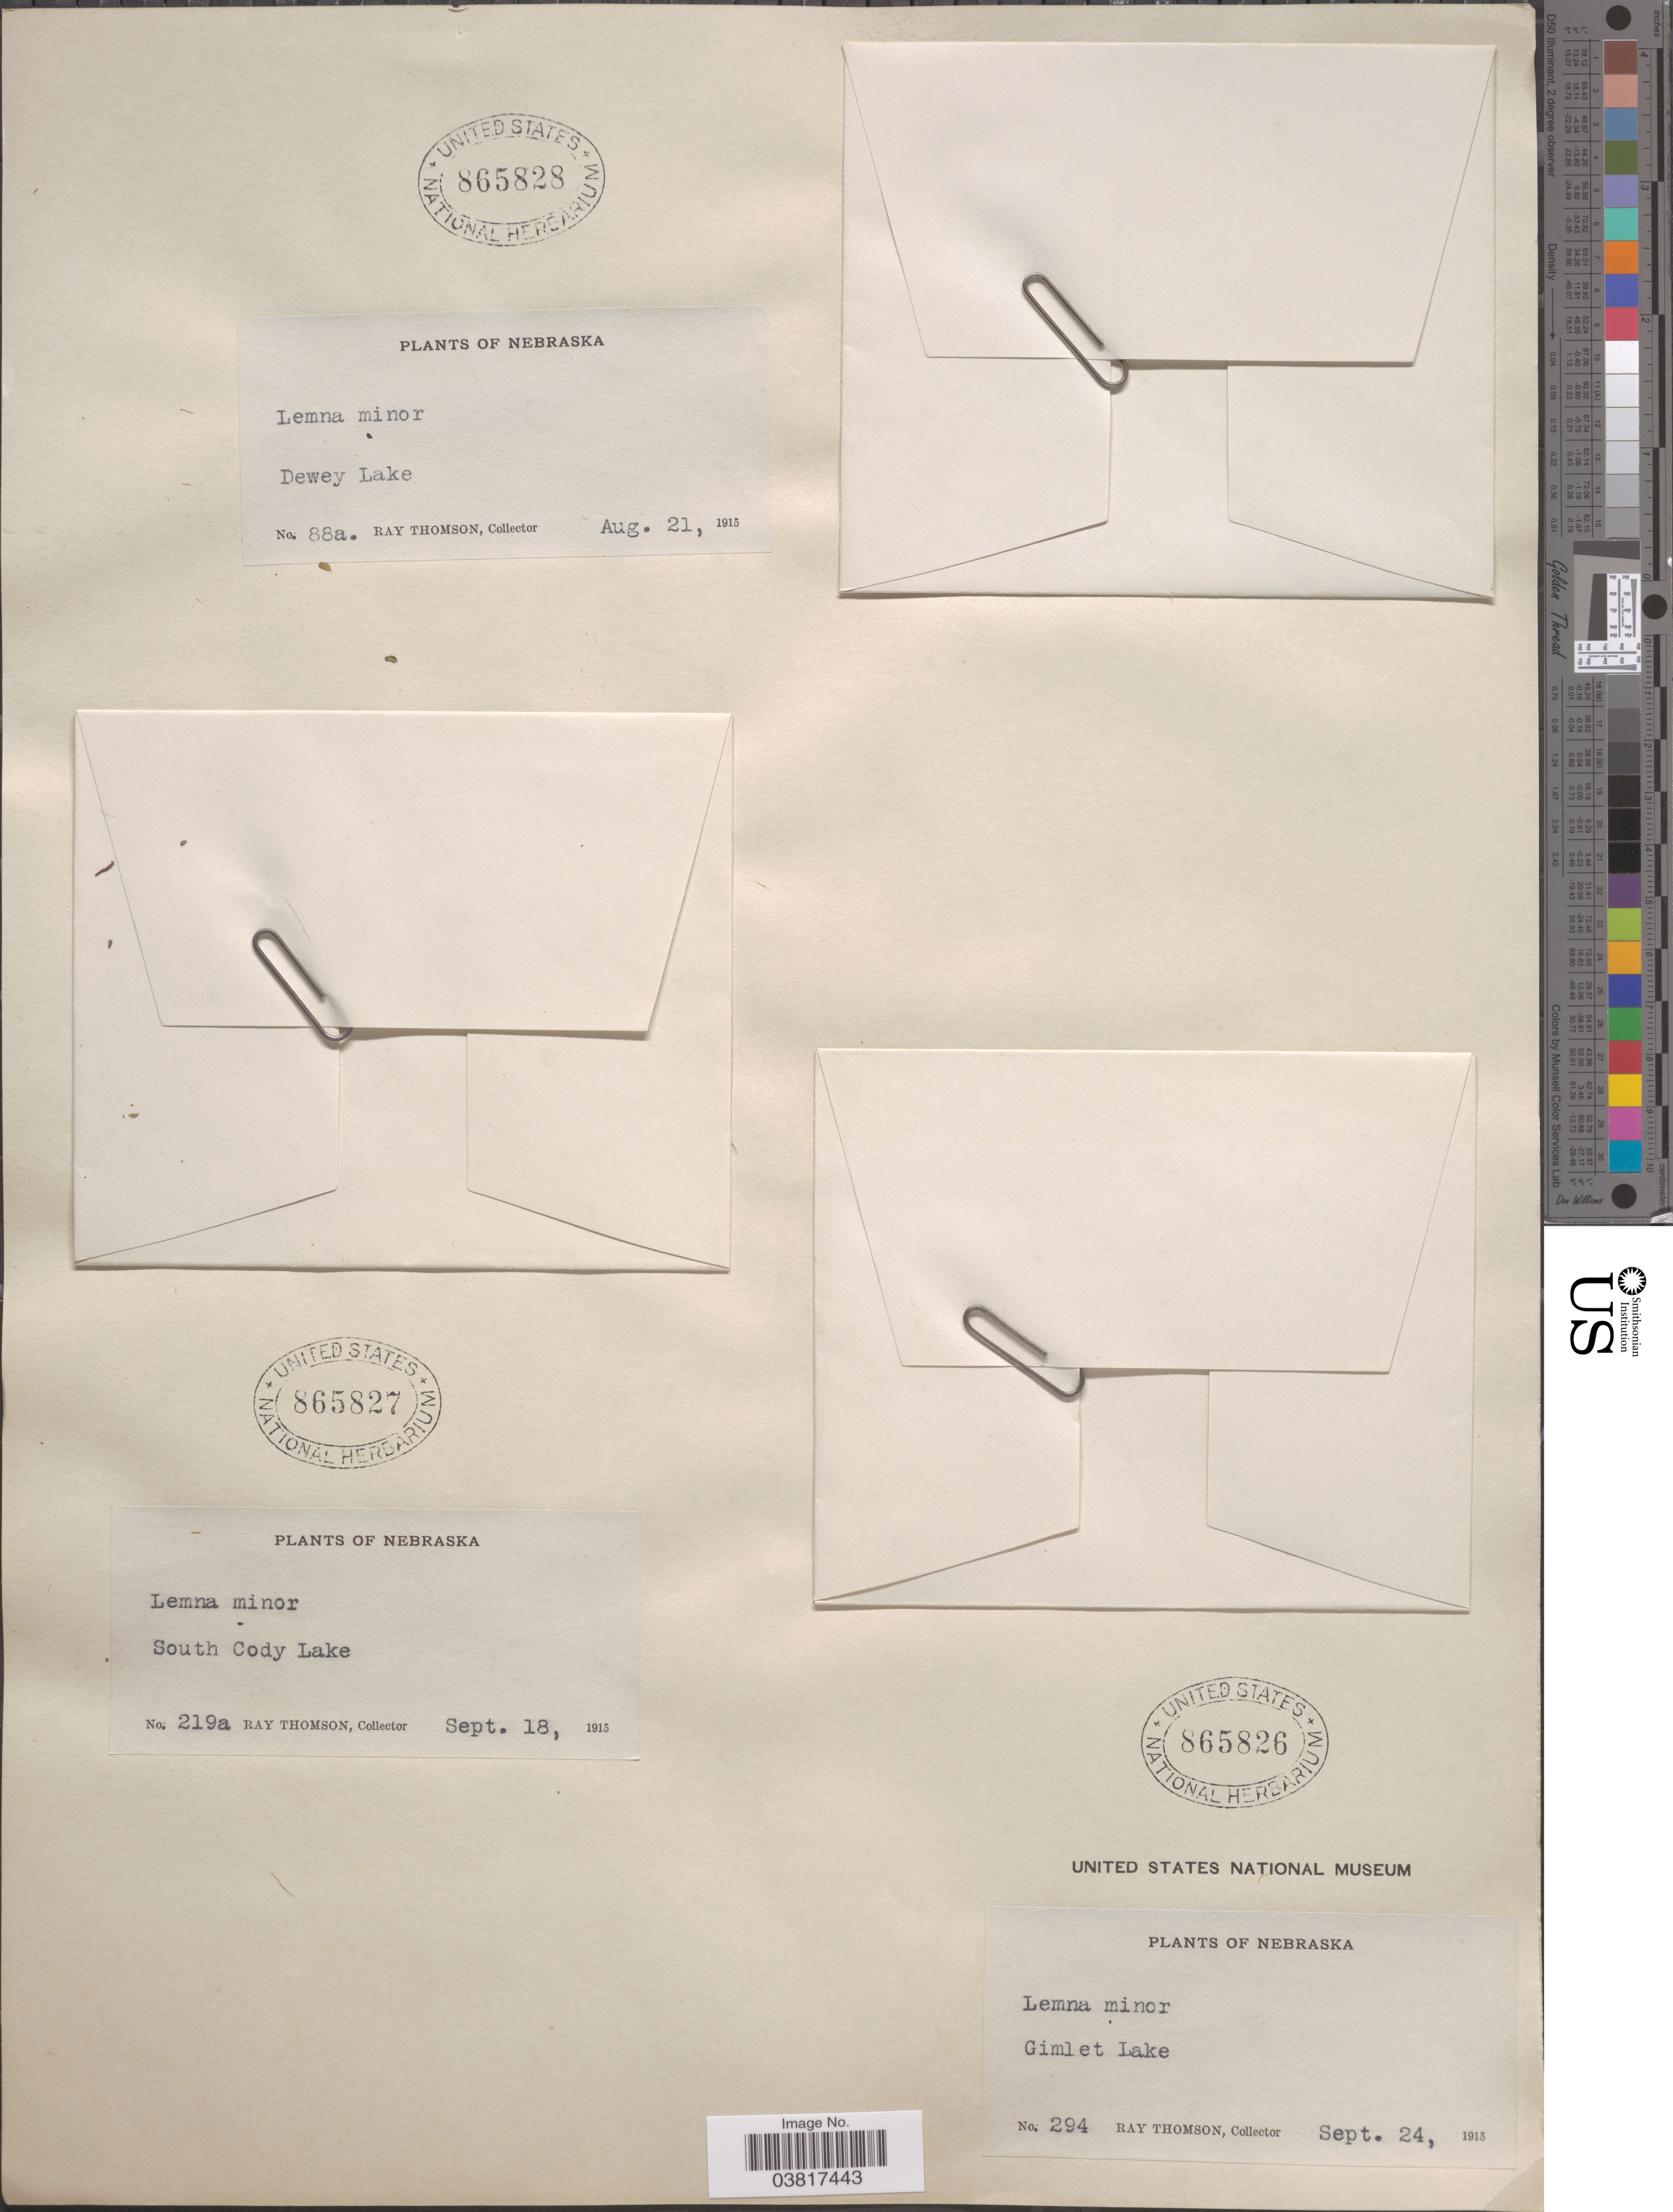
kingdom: Plantae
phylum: Tracheophyta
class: Liliopsida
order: Alismatales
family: Araceae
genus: Lemna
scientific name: Lemna minor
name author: L.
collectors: R. Thomson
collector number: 219a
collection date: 1915-09-18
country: United States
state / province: Nebraska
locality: South Cody Lake.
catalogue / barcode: US 865827-2